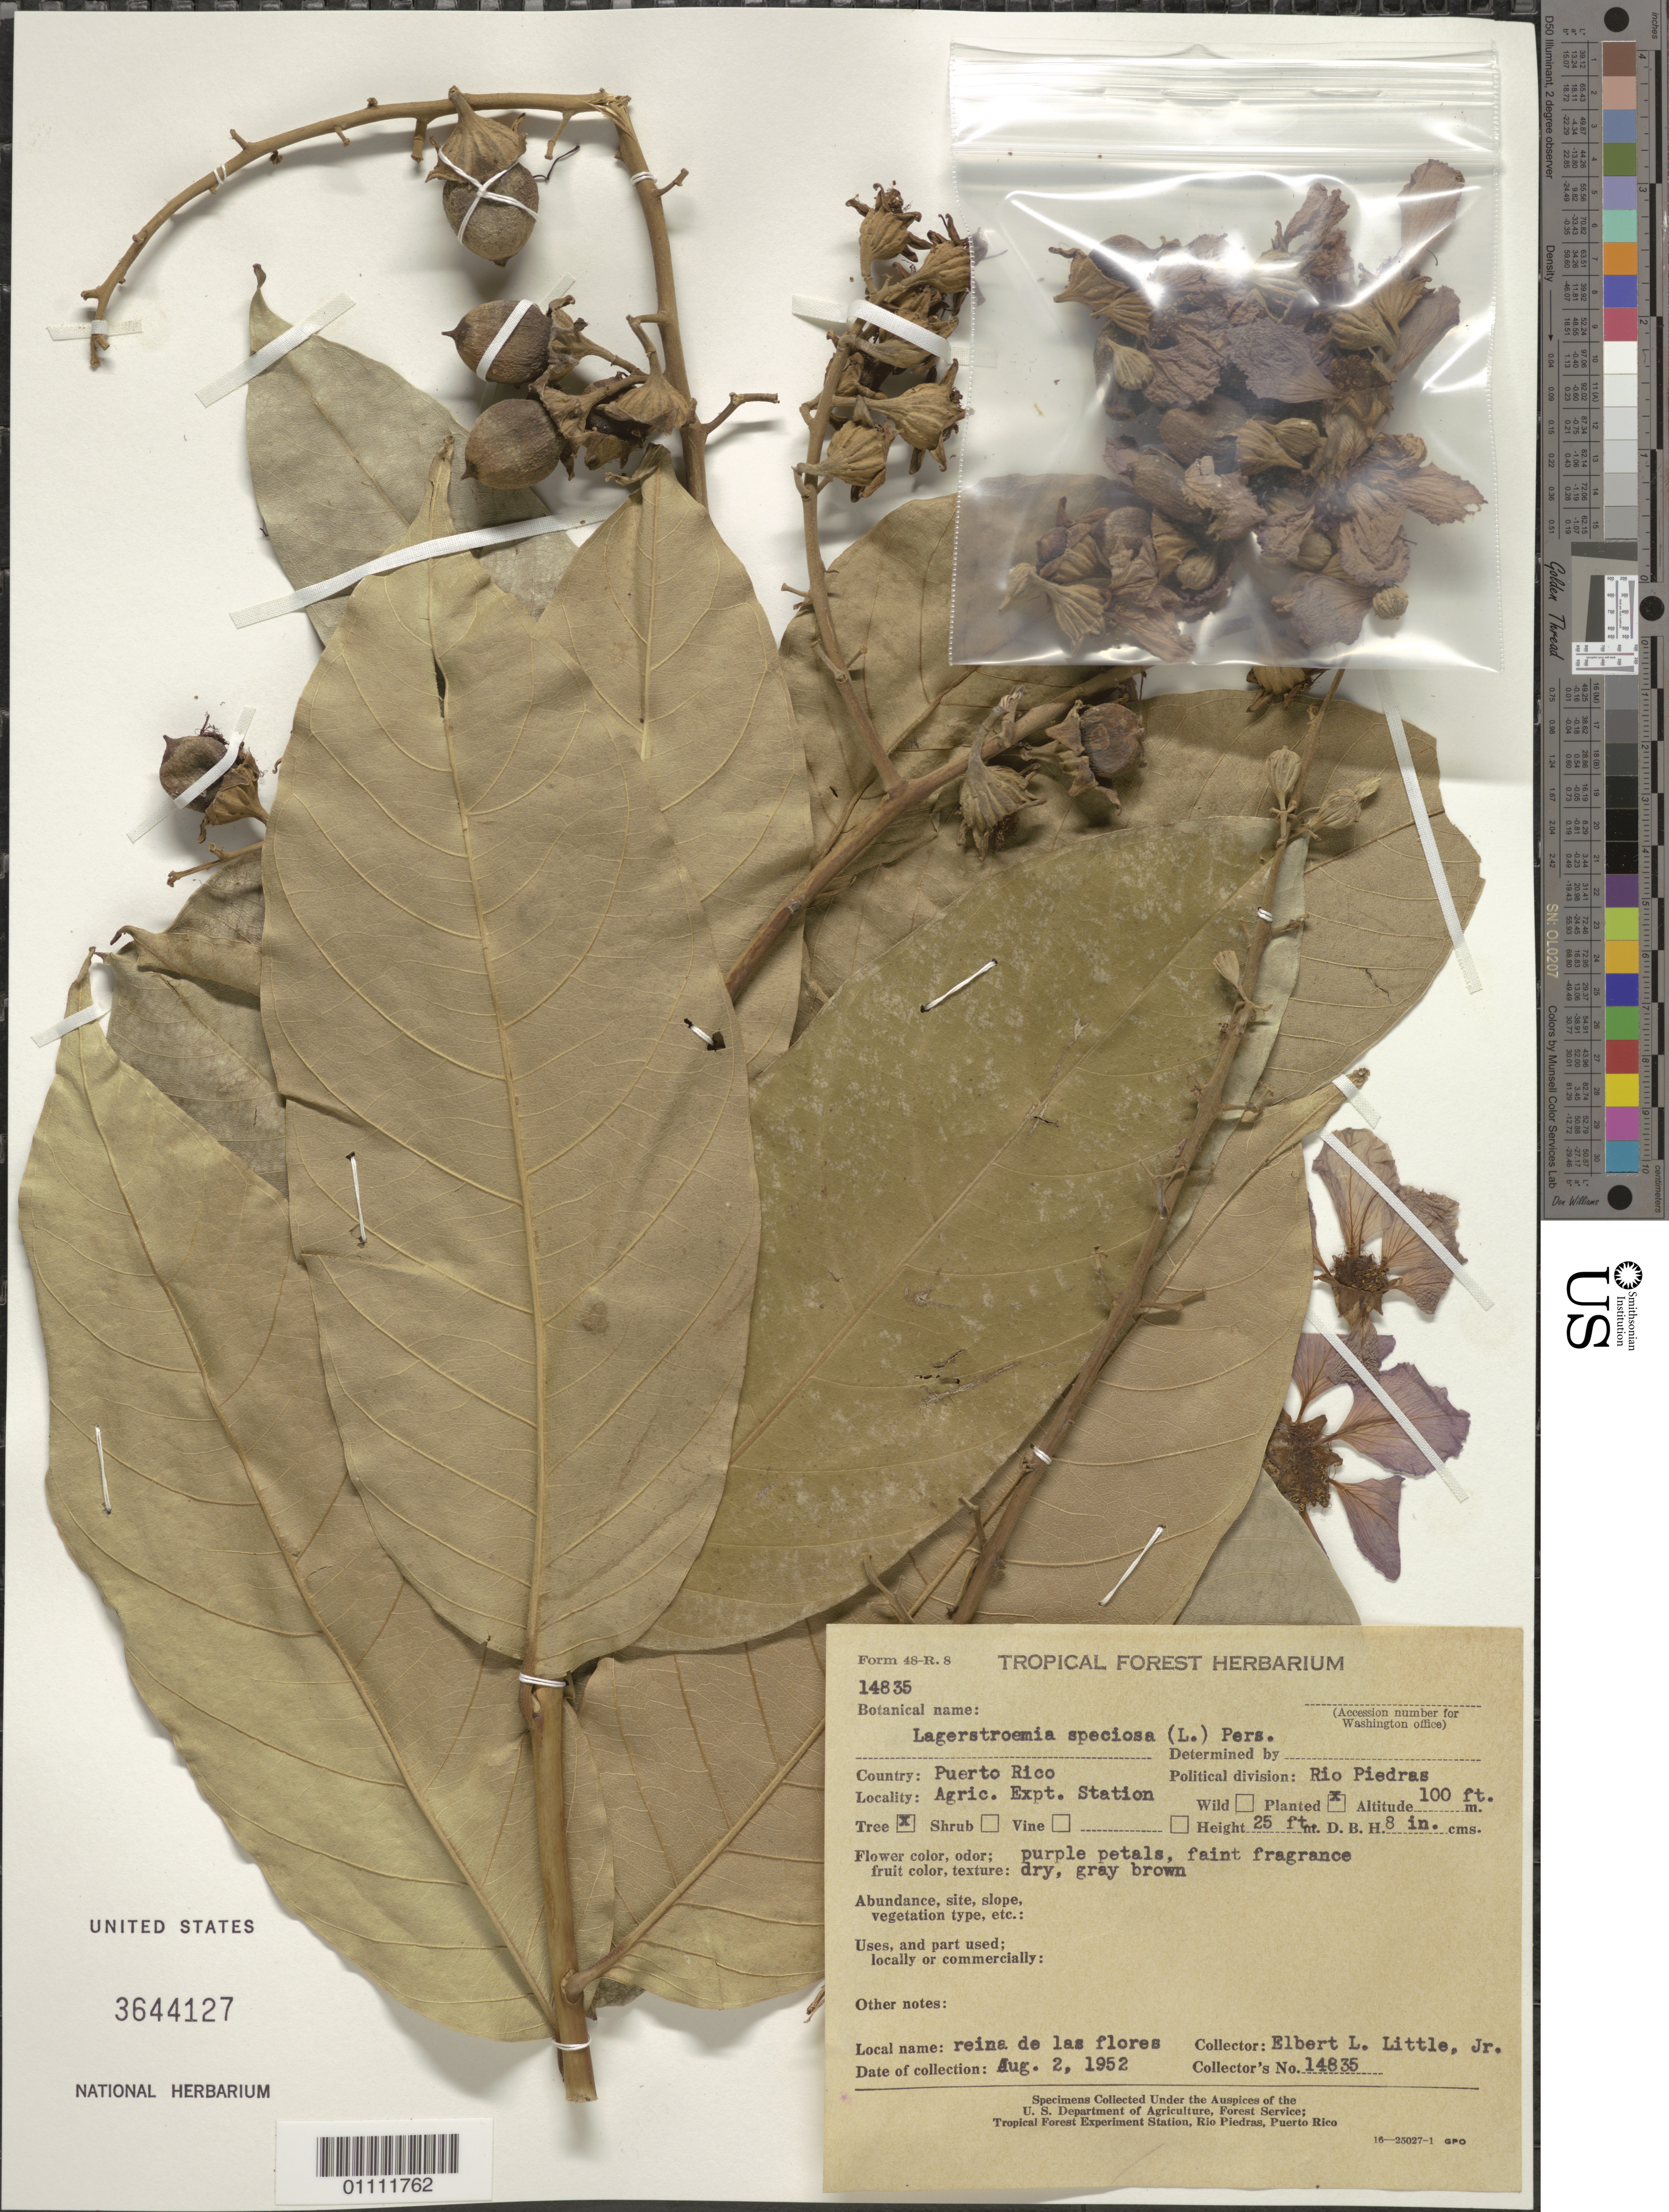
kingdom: Plantae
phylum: Tracheophyta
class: Magnoliopsida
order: Myrtales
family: Lythraceae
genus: Lagerstroemia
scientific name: Lagerstroemia speciosa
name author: (L.) Pers.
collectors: E. L. Little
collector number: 14835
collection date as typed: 02 Aug 1952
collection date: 1952-08-02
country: Puerto Rico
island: Puerto Rico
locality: Río Piedras, Agr. Expt. Station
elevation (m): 30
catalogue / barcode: US 3644127